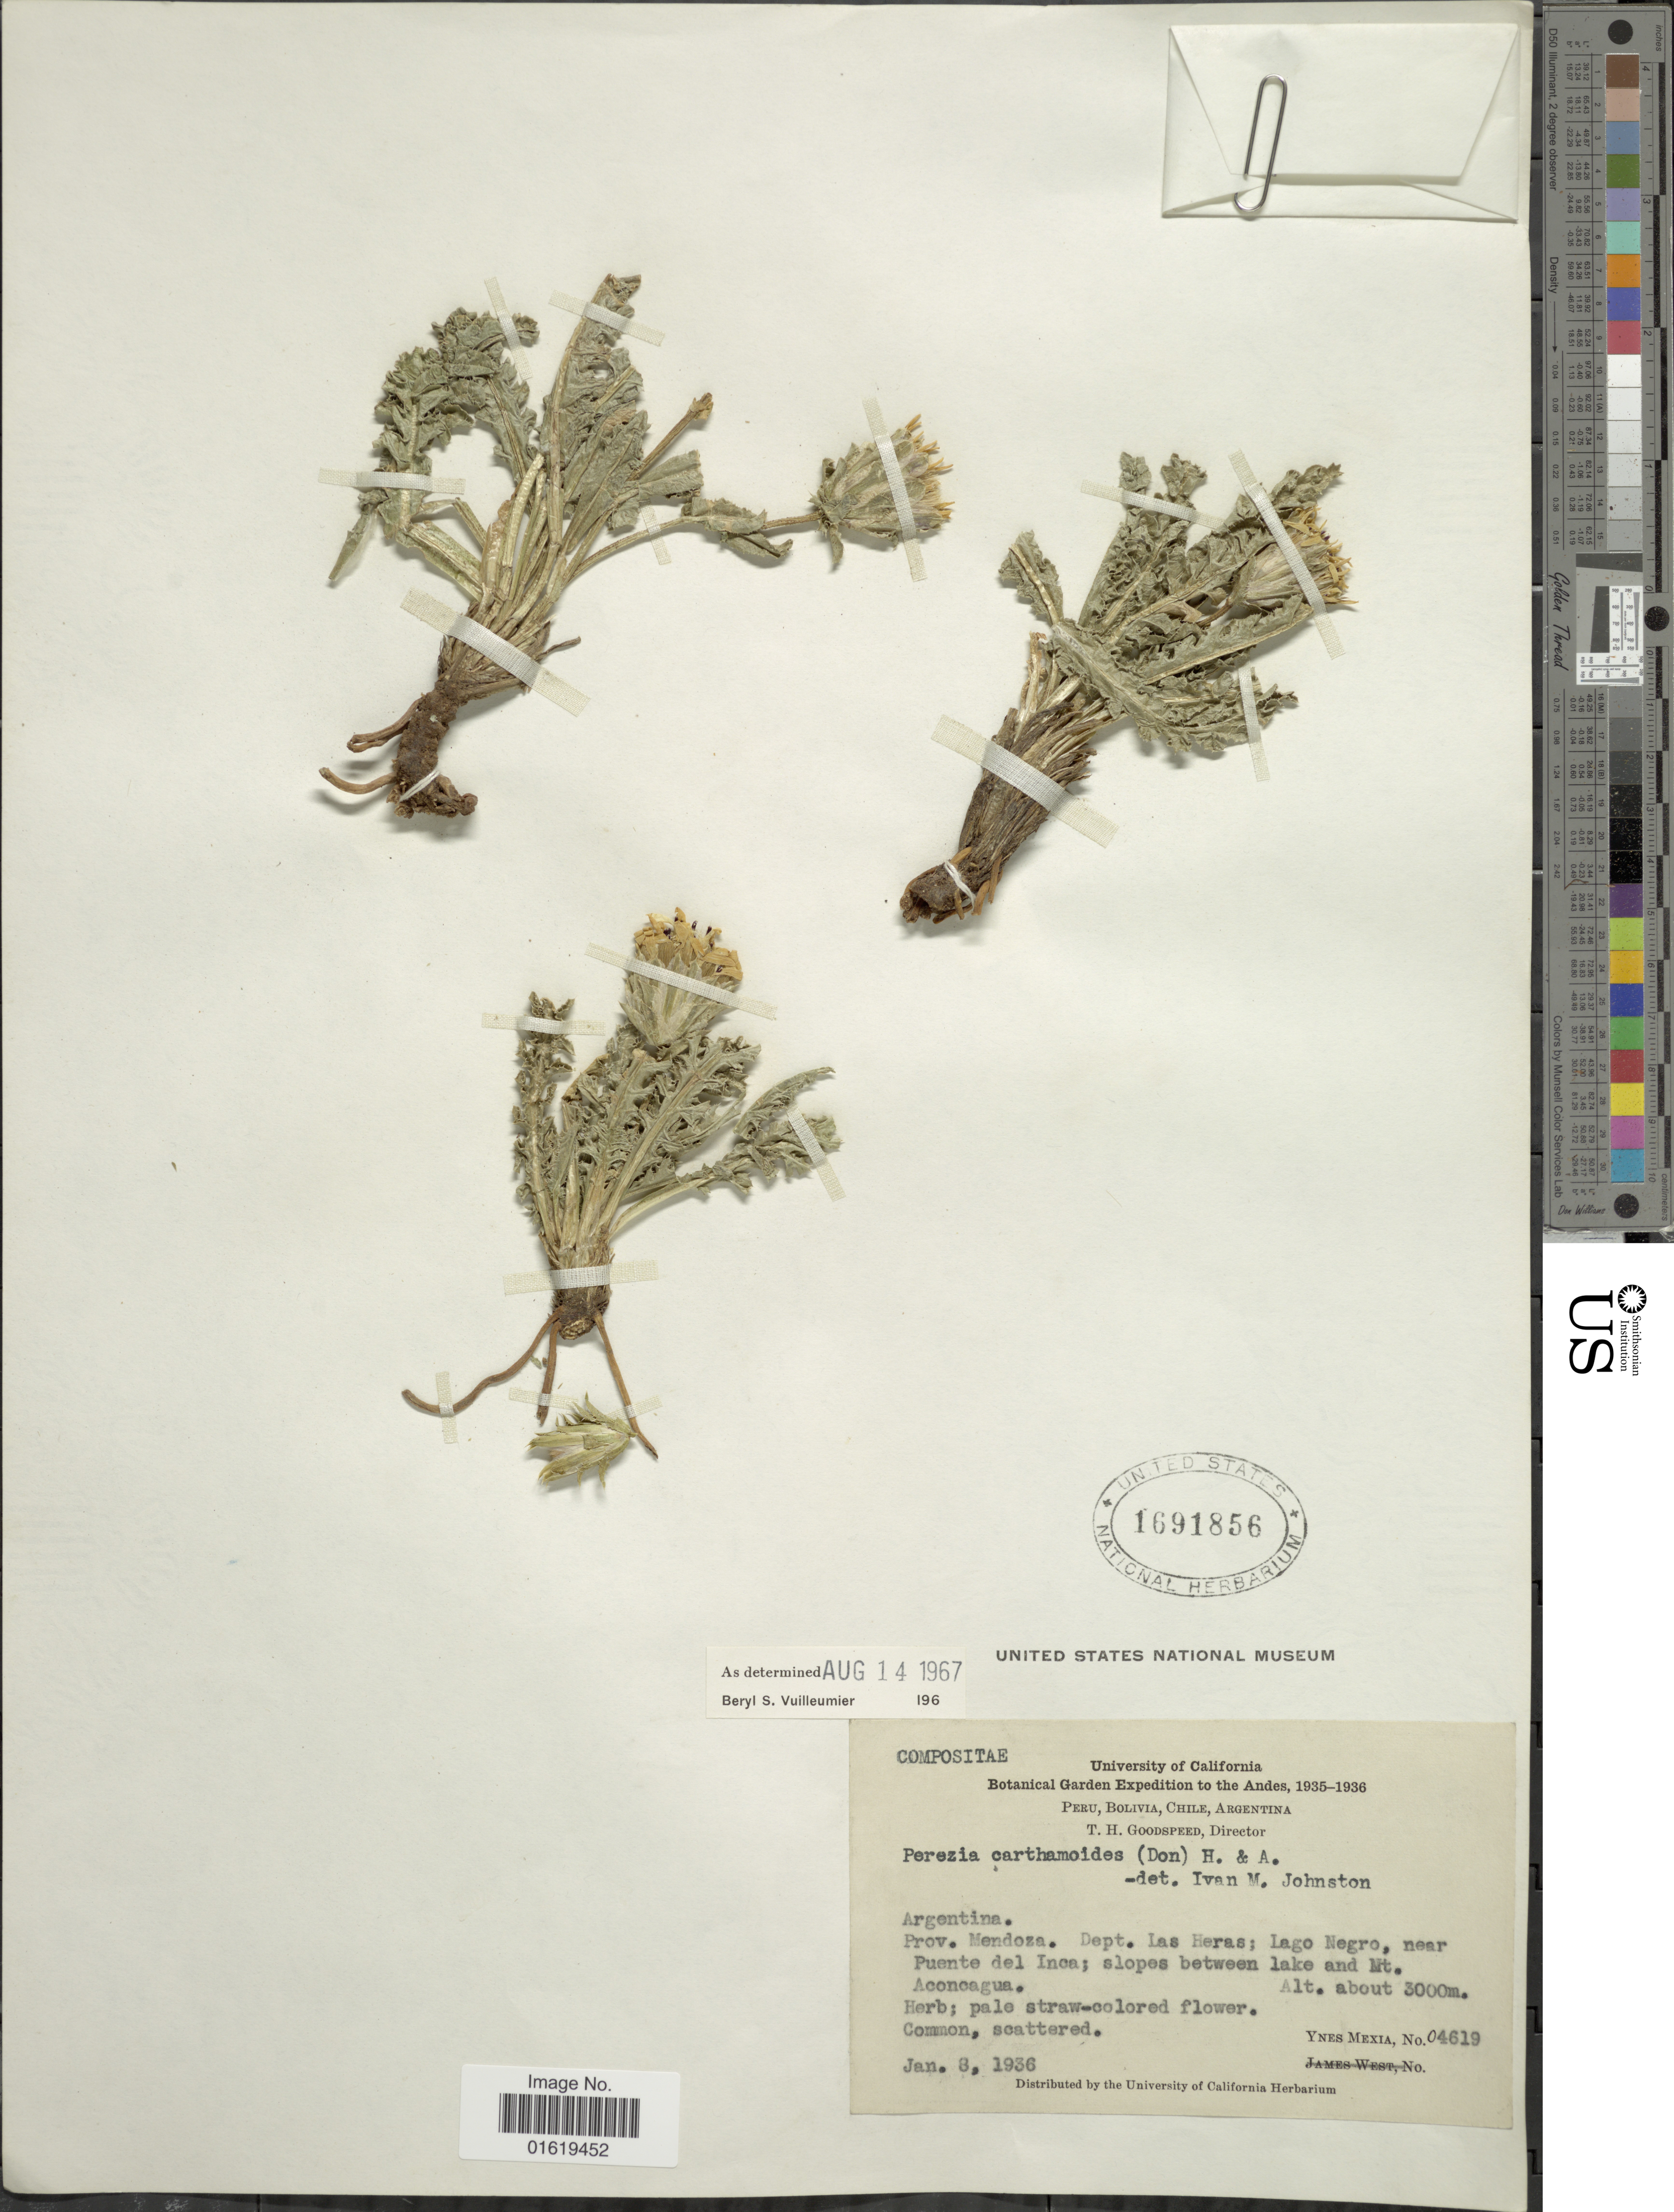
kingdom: Plantae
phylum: Tracheophyta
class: Magnoliopsida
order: Asterales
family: Asteraceae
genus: Perezia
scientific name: Perezia carthamoides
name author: (D. Don) Hook. & Arn.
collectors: Y. Mexia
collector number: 04619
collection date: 1936-01-08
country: Argentina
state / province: Mendoza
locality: Argentina. Prov. Mendoza. Dept. Las Heras; Lago Negro, near Puente del Inca; slopes between lake and Mt. Aconcagua.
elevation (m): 3000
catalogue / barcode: US 1691856